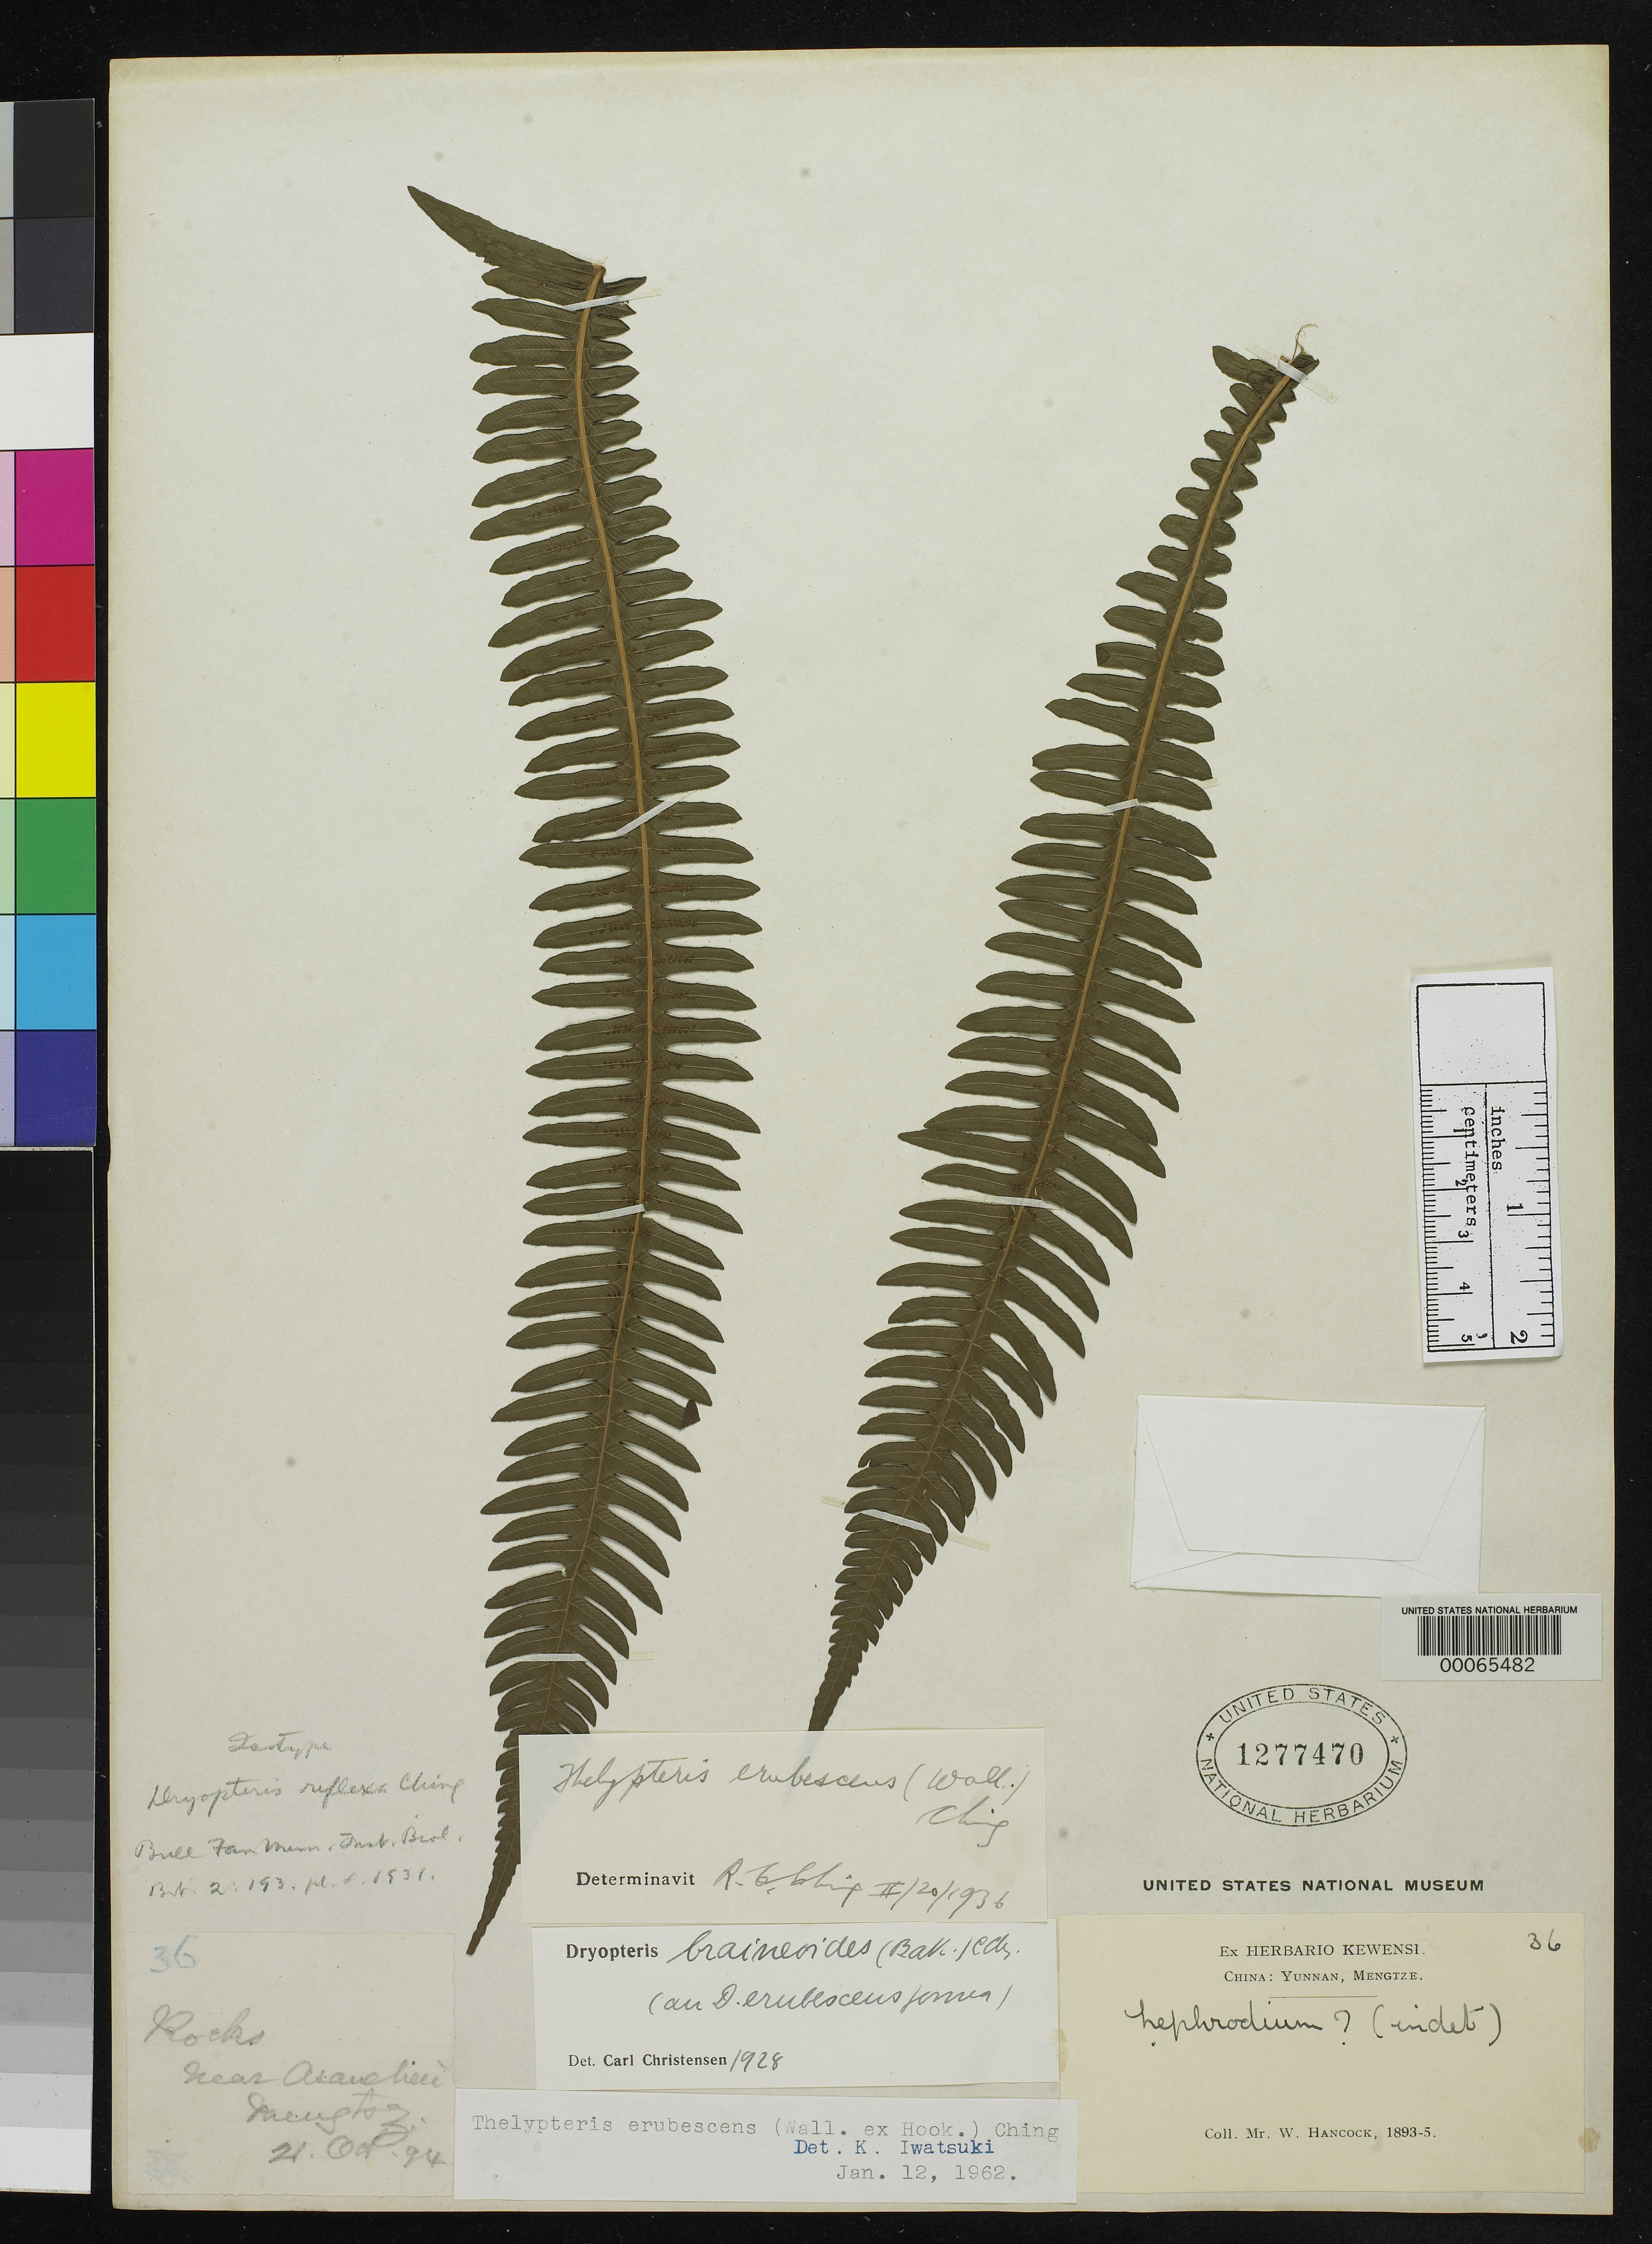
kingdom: Plantae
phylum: Tracheophyta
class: Polypodiopsida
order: Polypodiales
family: Dryopteridaceae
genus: Dryopteris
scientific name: Dryopteris reflexa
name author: Ching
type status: Type Collection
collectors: W. Hancock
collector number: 36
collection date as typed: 1893 to -- --- 1895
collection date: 1893/1895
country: China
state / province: Yunnan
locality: Mengtze.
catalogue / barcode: US 1277470